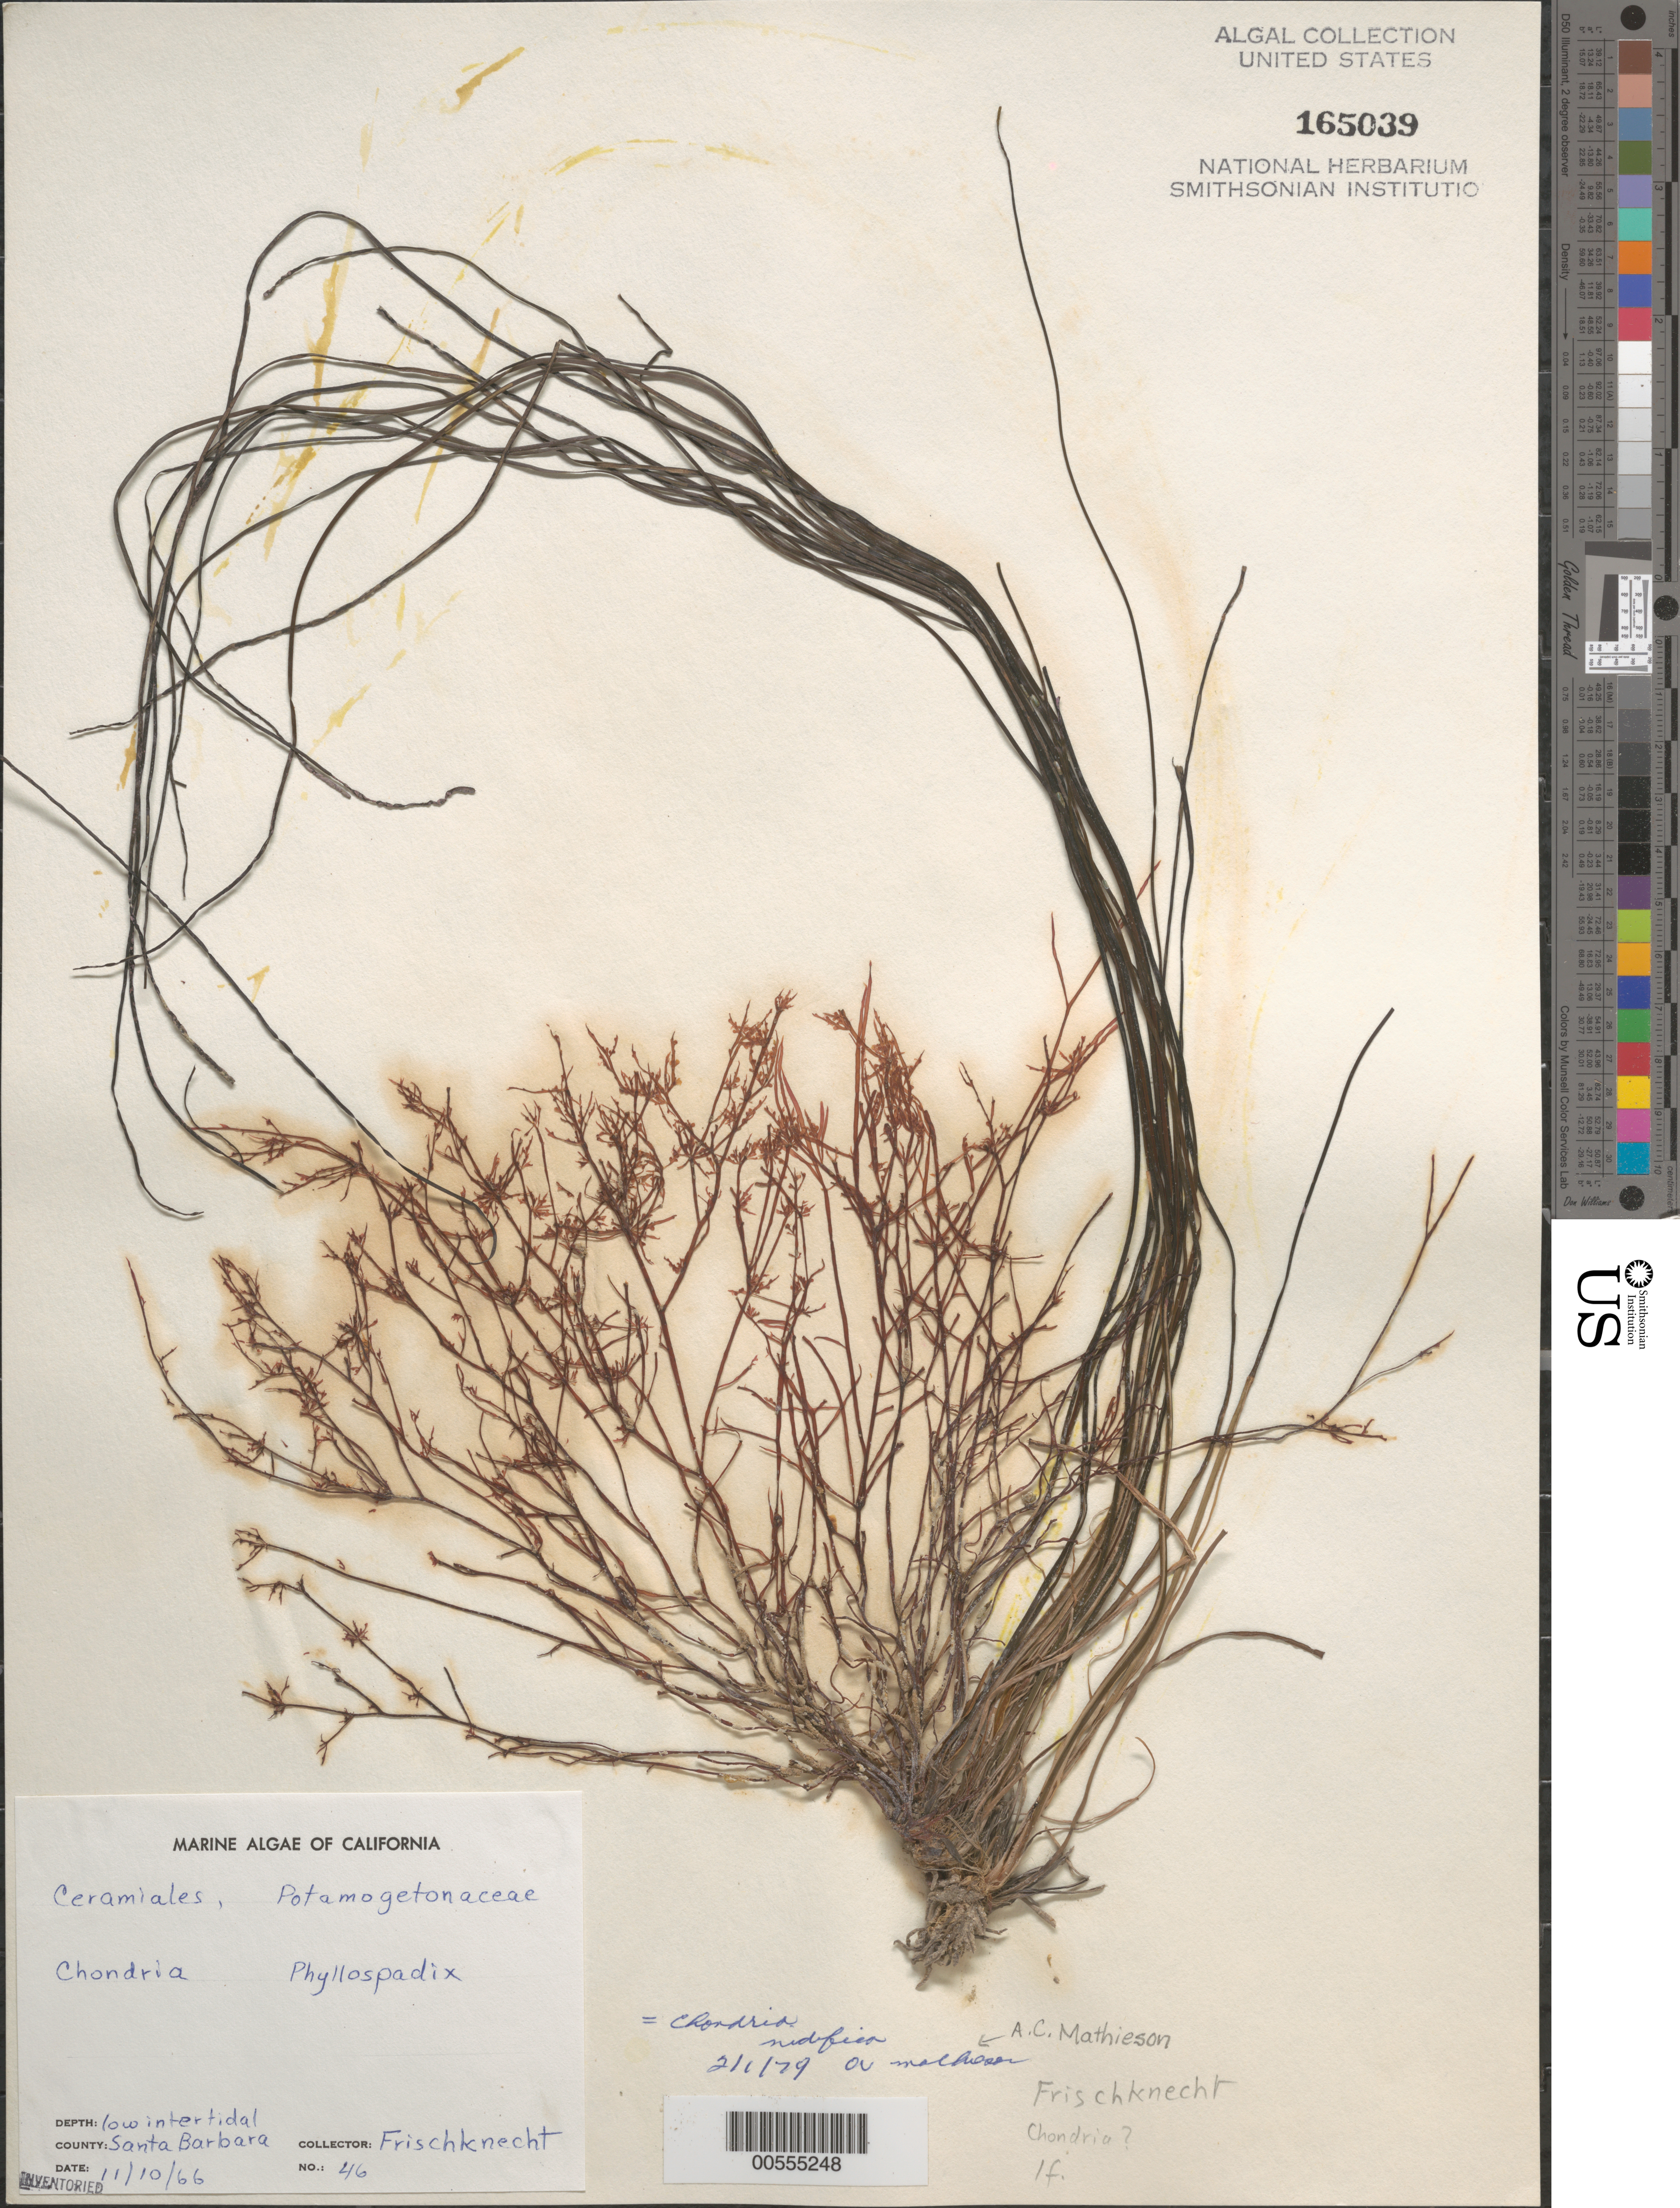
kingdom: Plantae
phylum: Rhodophyta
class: Florideophyceae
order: Ceramiales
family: Rhodomelaceae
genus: Chondria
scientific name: Chondria nidifica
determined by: Mathieson, A. C.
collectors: -. Frischknecht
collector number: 46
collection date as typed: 10 Nov 1966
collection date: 1966-11-10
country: United States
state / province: California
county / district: Santa Barbara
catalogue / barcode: US 165039